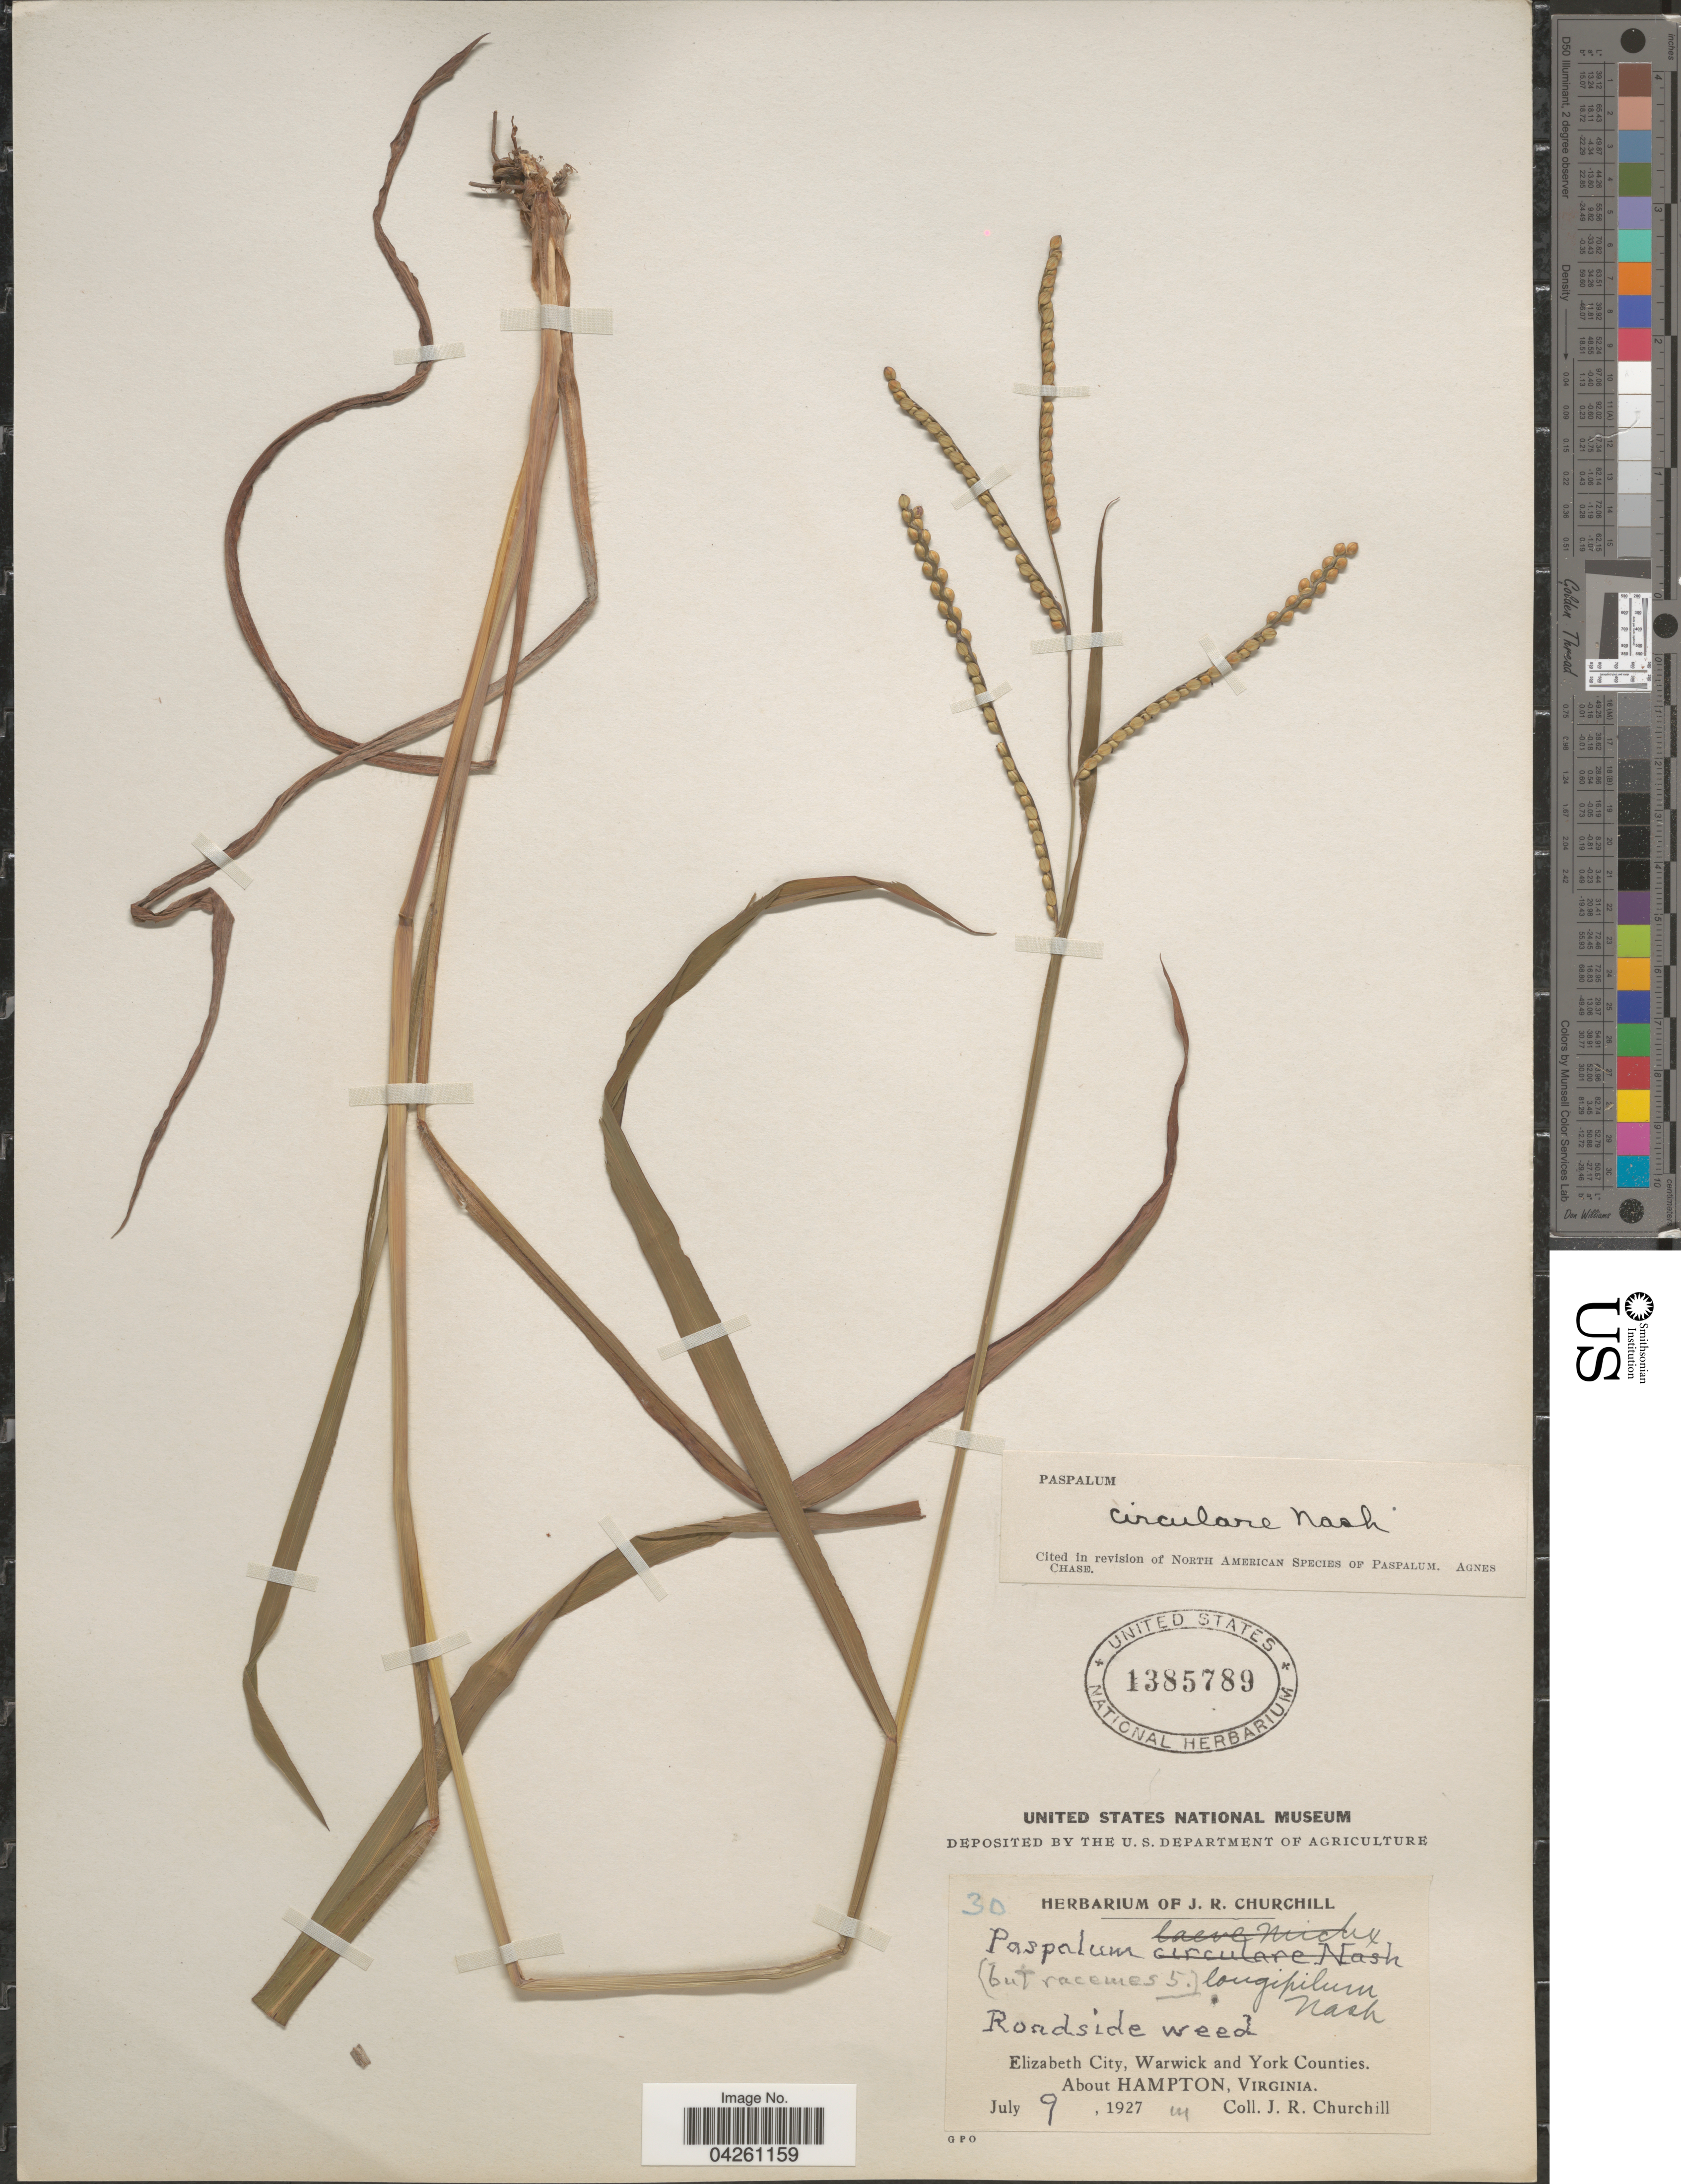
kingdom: Plantae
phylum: Tracheophyta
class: Liliopsida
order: Poales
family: Poaceae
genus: Paspalum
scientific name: Paspalum circulare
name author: Nash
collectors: J. Churchill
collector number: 30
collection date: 1927-07-09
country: United States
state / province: Virginia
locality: Roadside weed. Elizabeth City, Warwick and York Counties. About Hampton.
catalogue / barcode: US 1385789